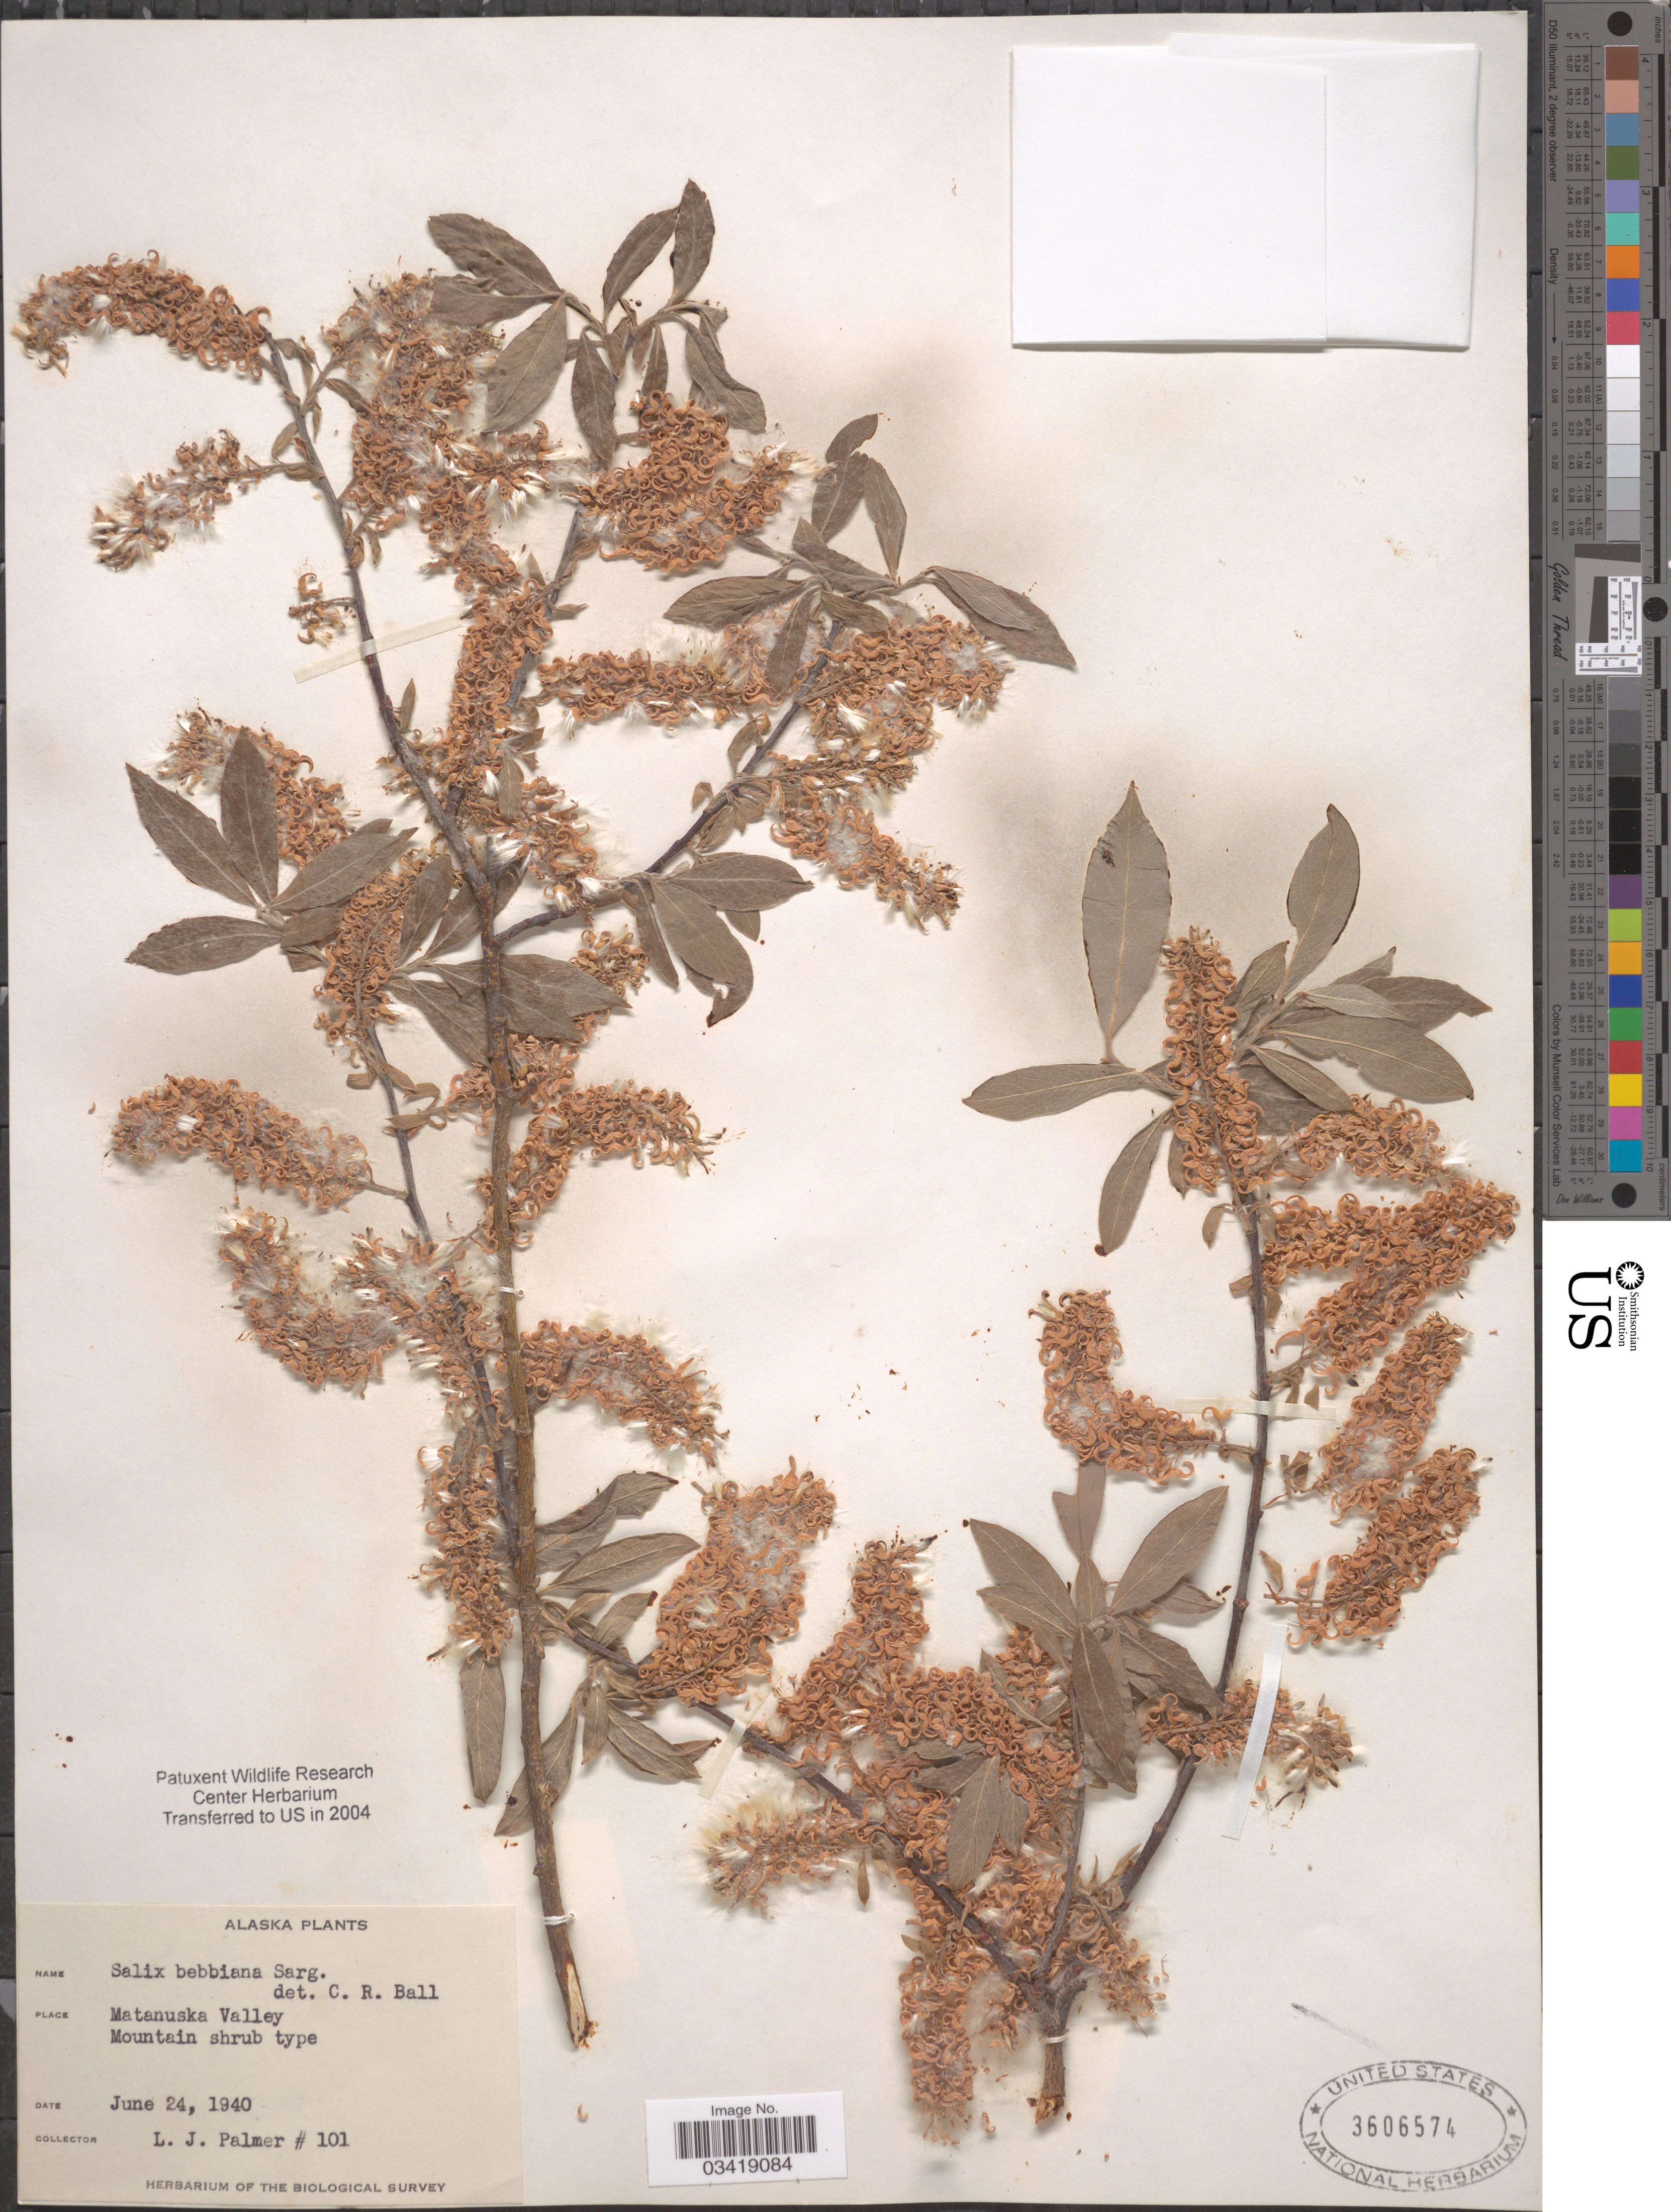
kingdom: Plantae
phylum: Tracheophyta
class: Magnoliopsida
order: Malpighiales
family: Salicaceae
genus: Salix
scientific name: Salix bebbiana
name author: Sarg.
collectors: L. J. Palmer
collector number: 101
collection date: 1940-06-24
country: United States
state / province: Alaska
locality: Matanuska Valley.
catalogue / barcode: US 3606574